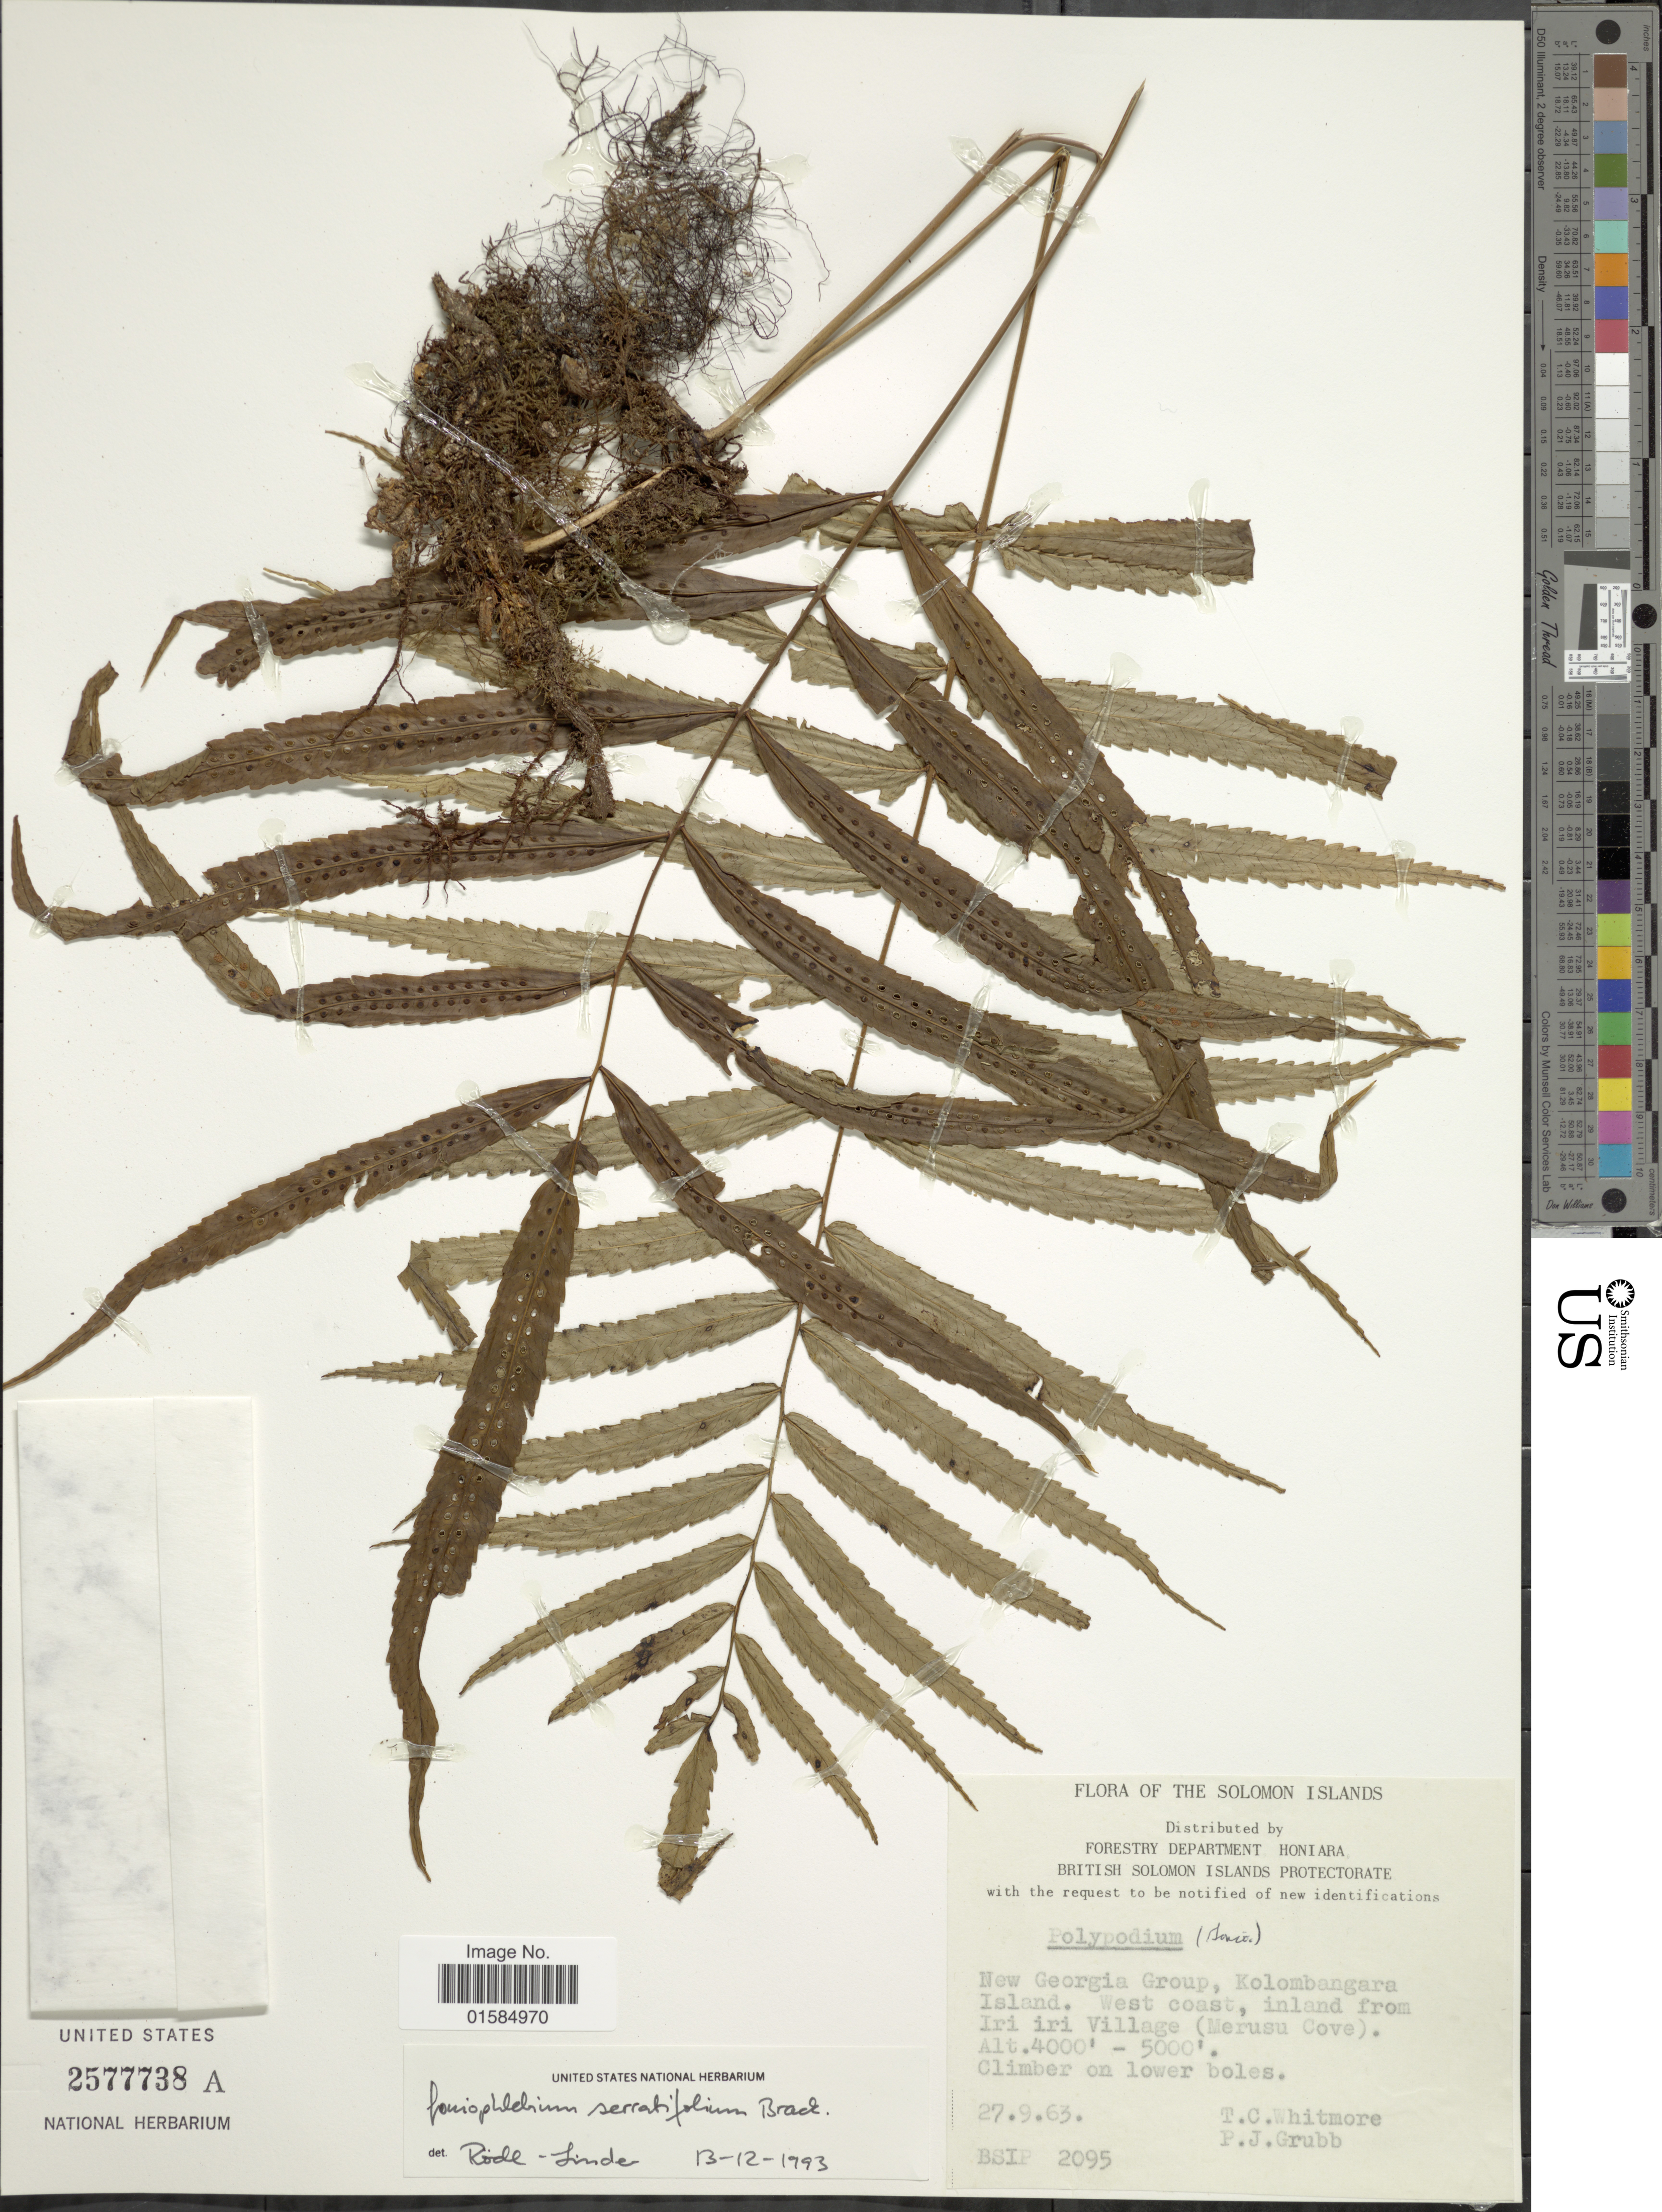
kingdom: Plantae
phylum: Tracheophyta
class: Polypodiopsida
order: Polypodiales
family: Polypodiaceae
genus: Goniophlebium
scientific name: Goniophlebium serratifolium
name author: Brack. in Wilkes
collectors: T. C. Whitmore & P. J. Grubb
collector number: BSIP2095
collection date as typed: Transcribed d/m/y: 27/9/63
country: Solomon Islands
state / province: Solomon Islands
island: Kolombangara [Nduke]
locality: New Georgia Group, Kolombangara Island, West coast, inland from Iri iri Village (Merusu Cove)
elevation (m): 1219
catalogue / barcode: US 2577738A